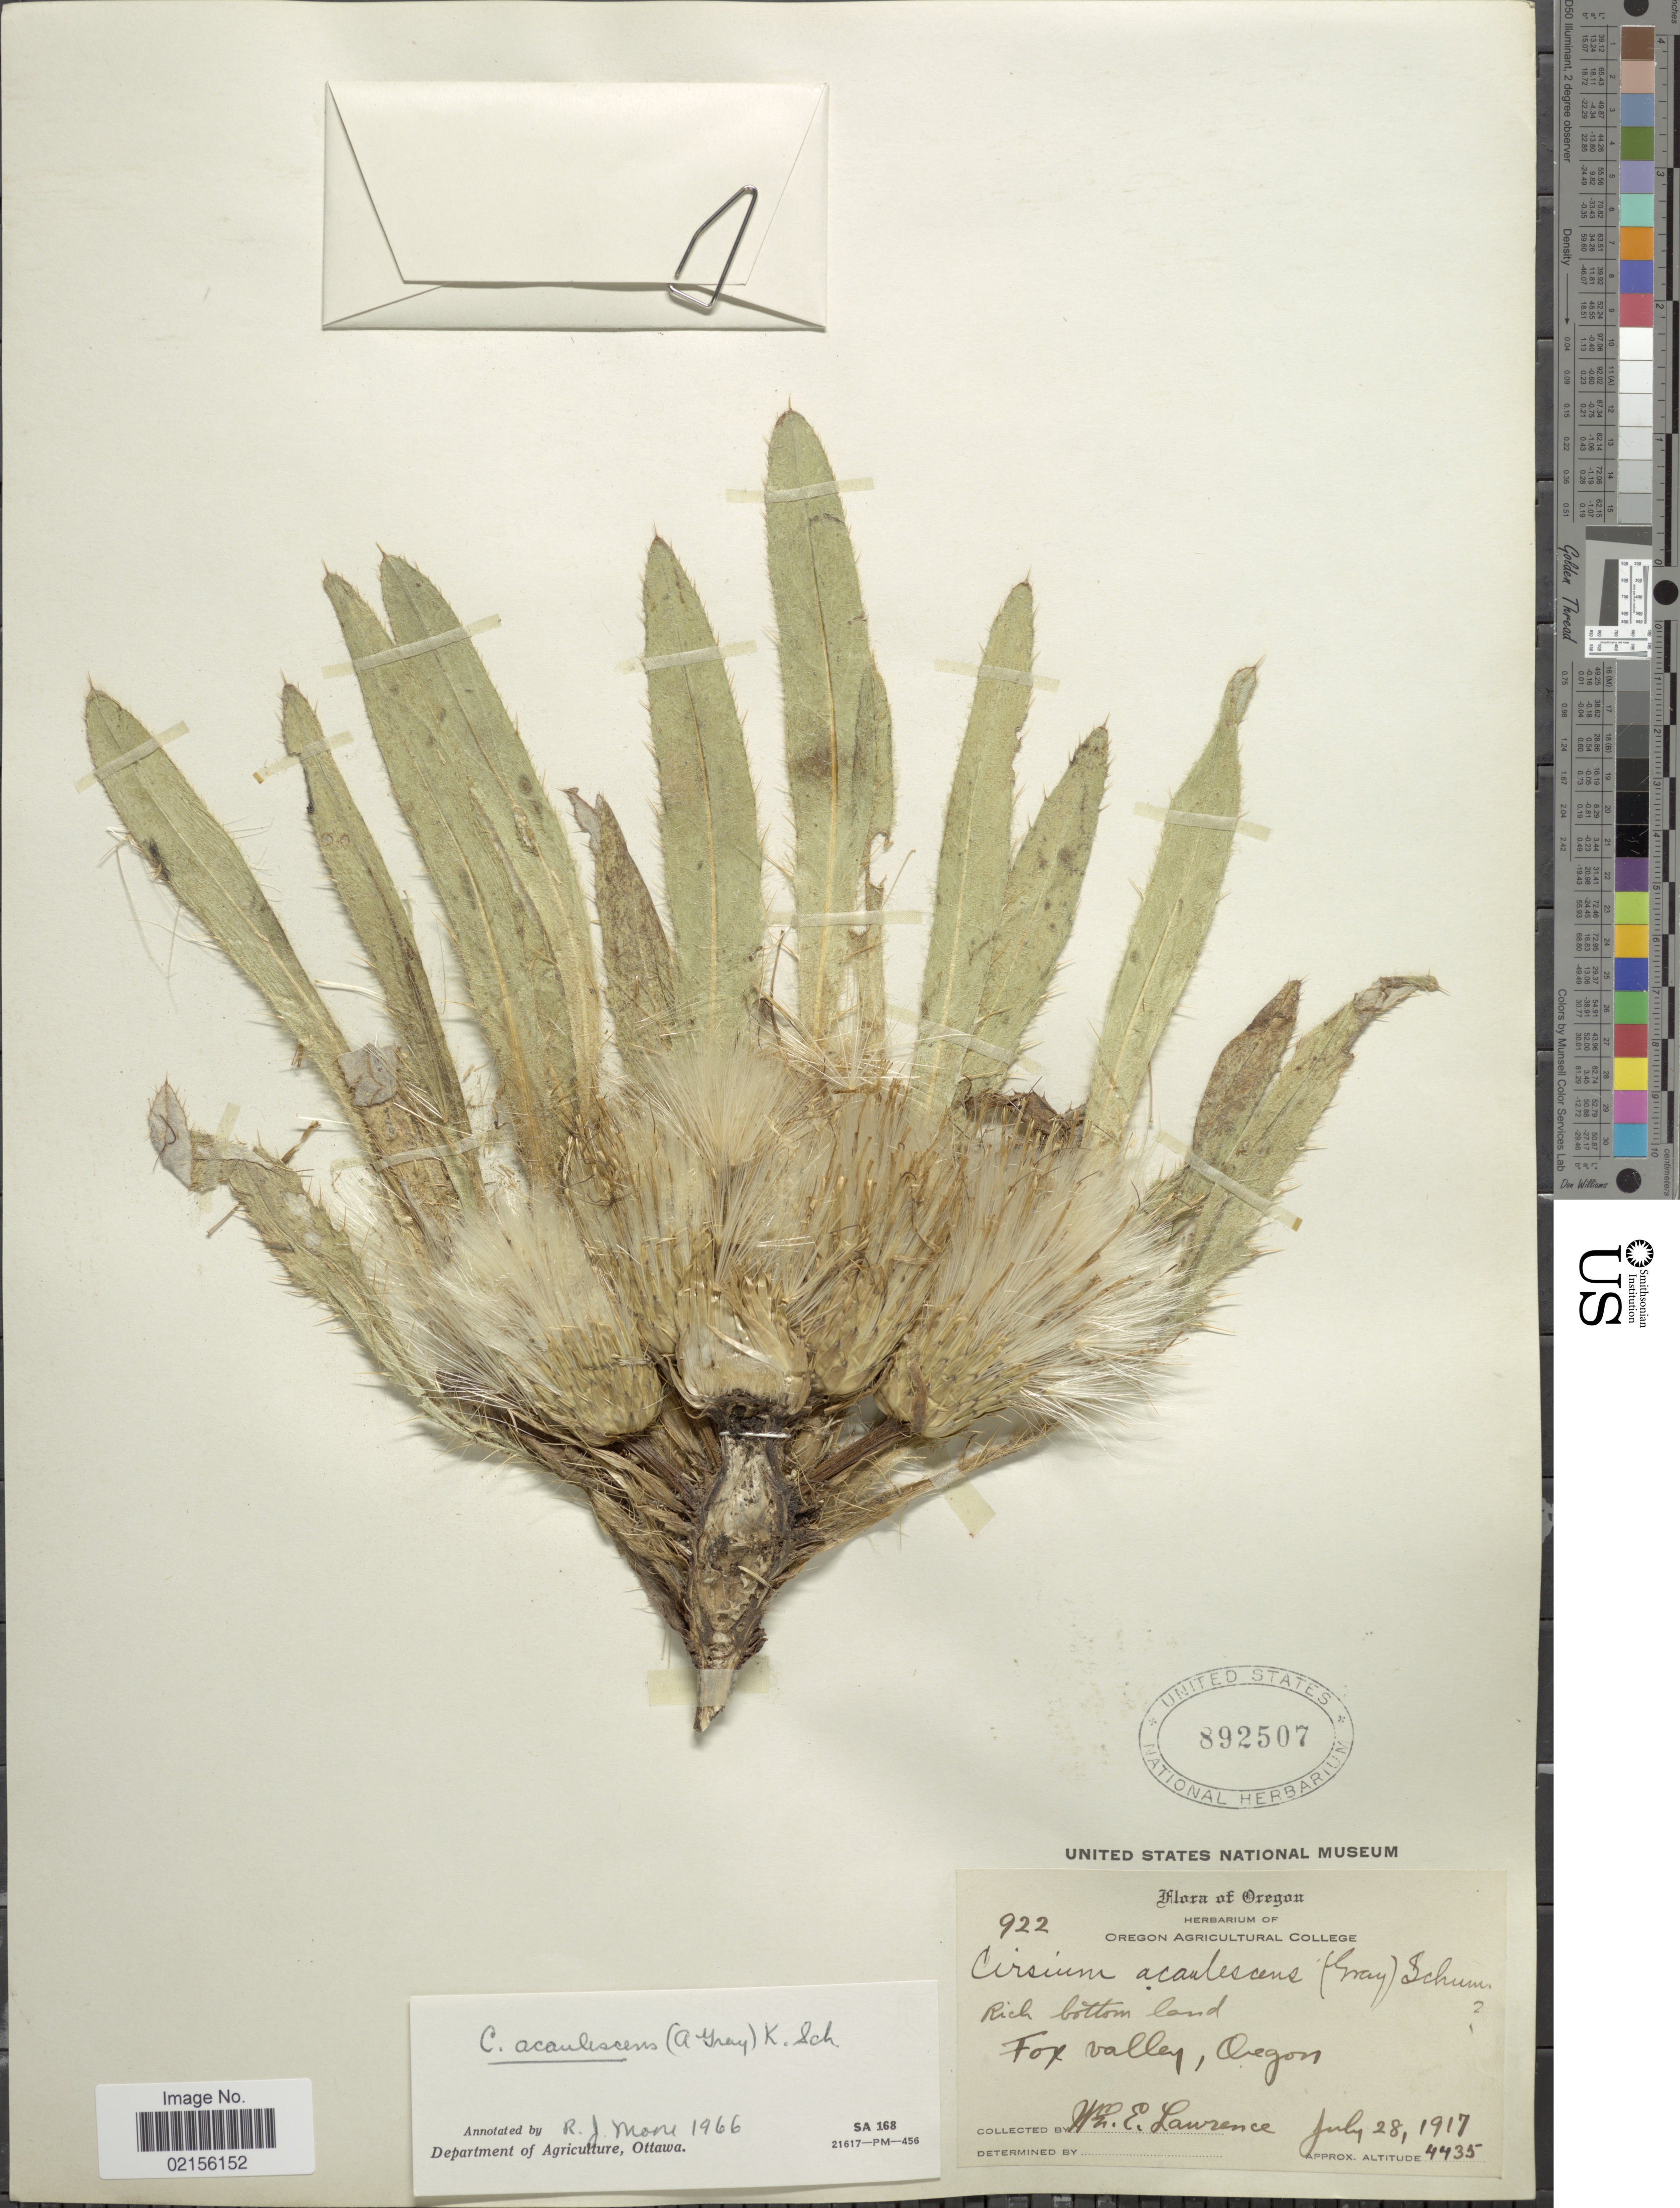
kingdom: Plantae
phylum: Tracheophyta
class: Magnoliopsida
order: Asterales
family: Asteraceae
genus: Cirsium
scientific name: Cirsium scariosum var. americanum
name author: (A. Gray) D.J. Keil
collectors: W. Lawrence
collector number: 922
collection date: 1917-07-28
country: United States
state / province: Oregon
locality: Rich bottom land, Fox Valley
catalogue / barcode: US 892507